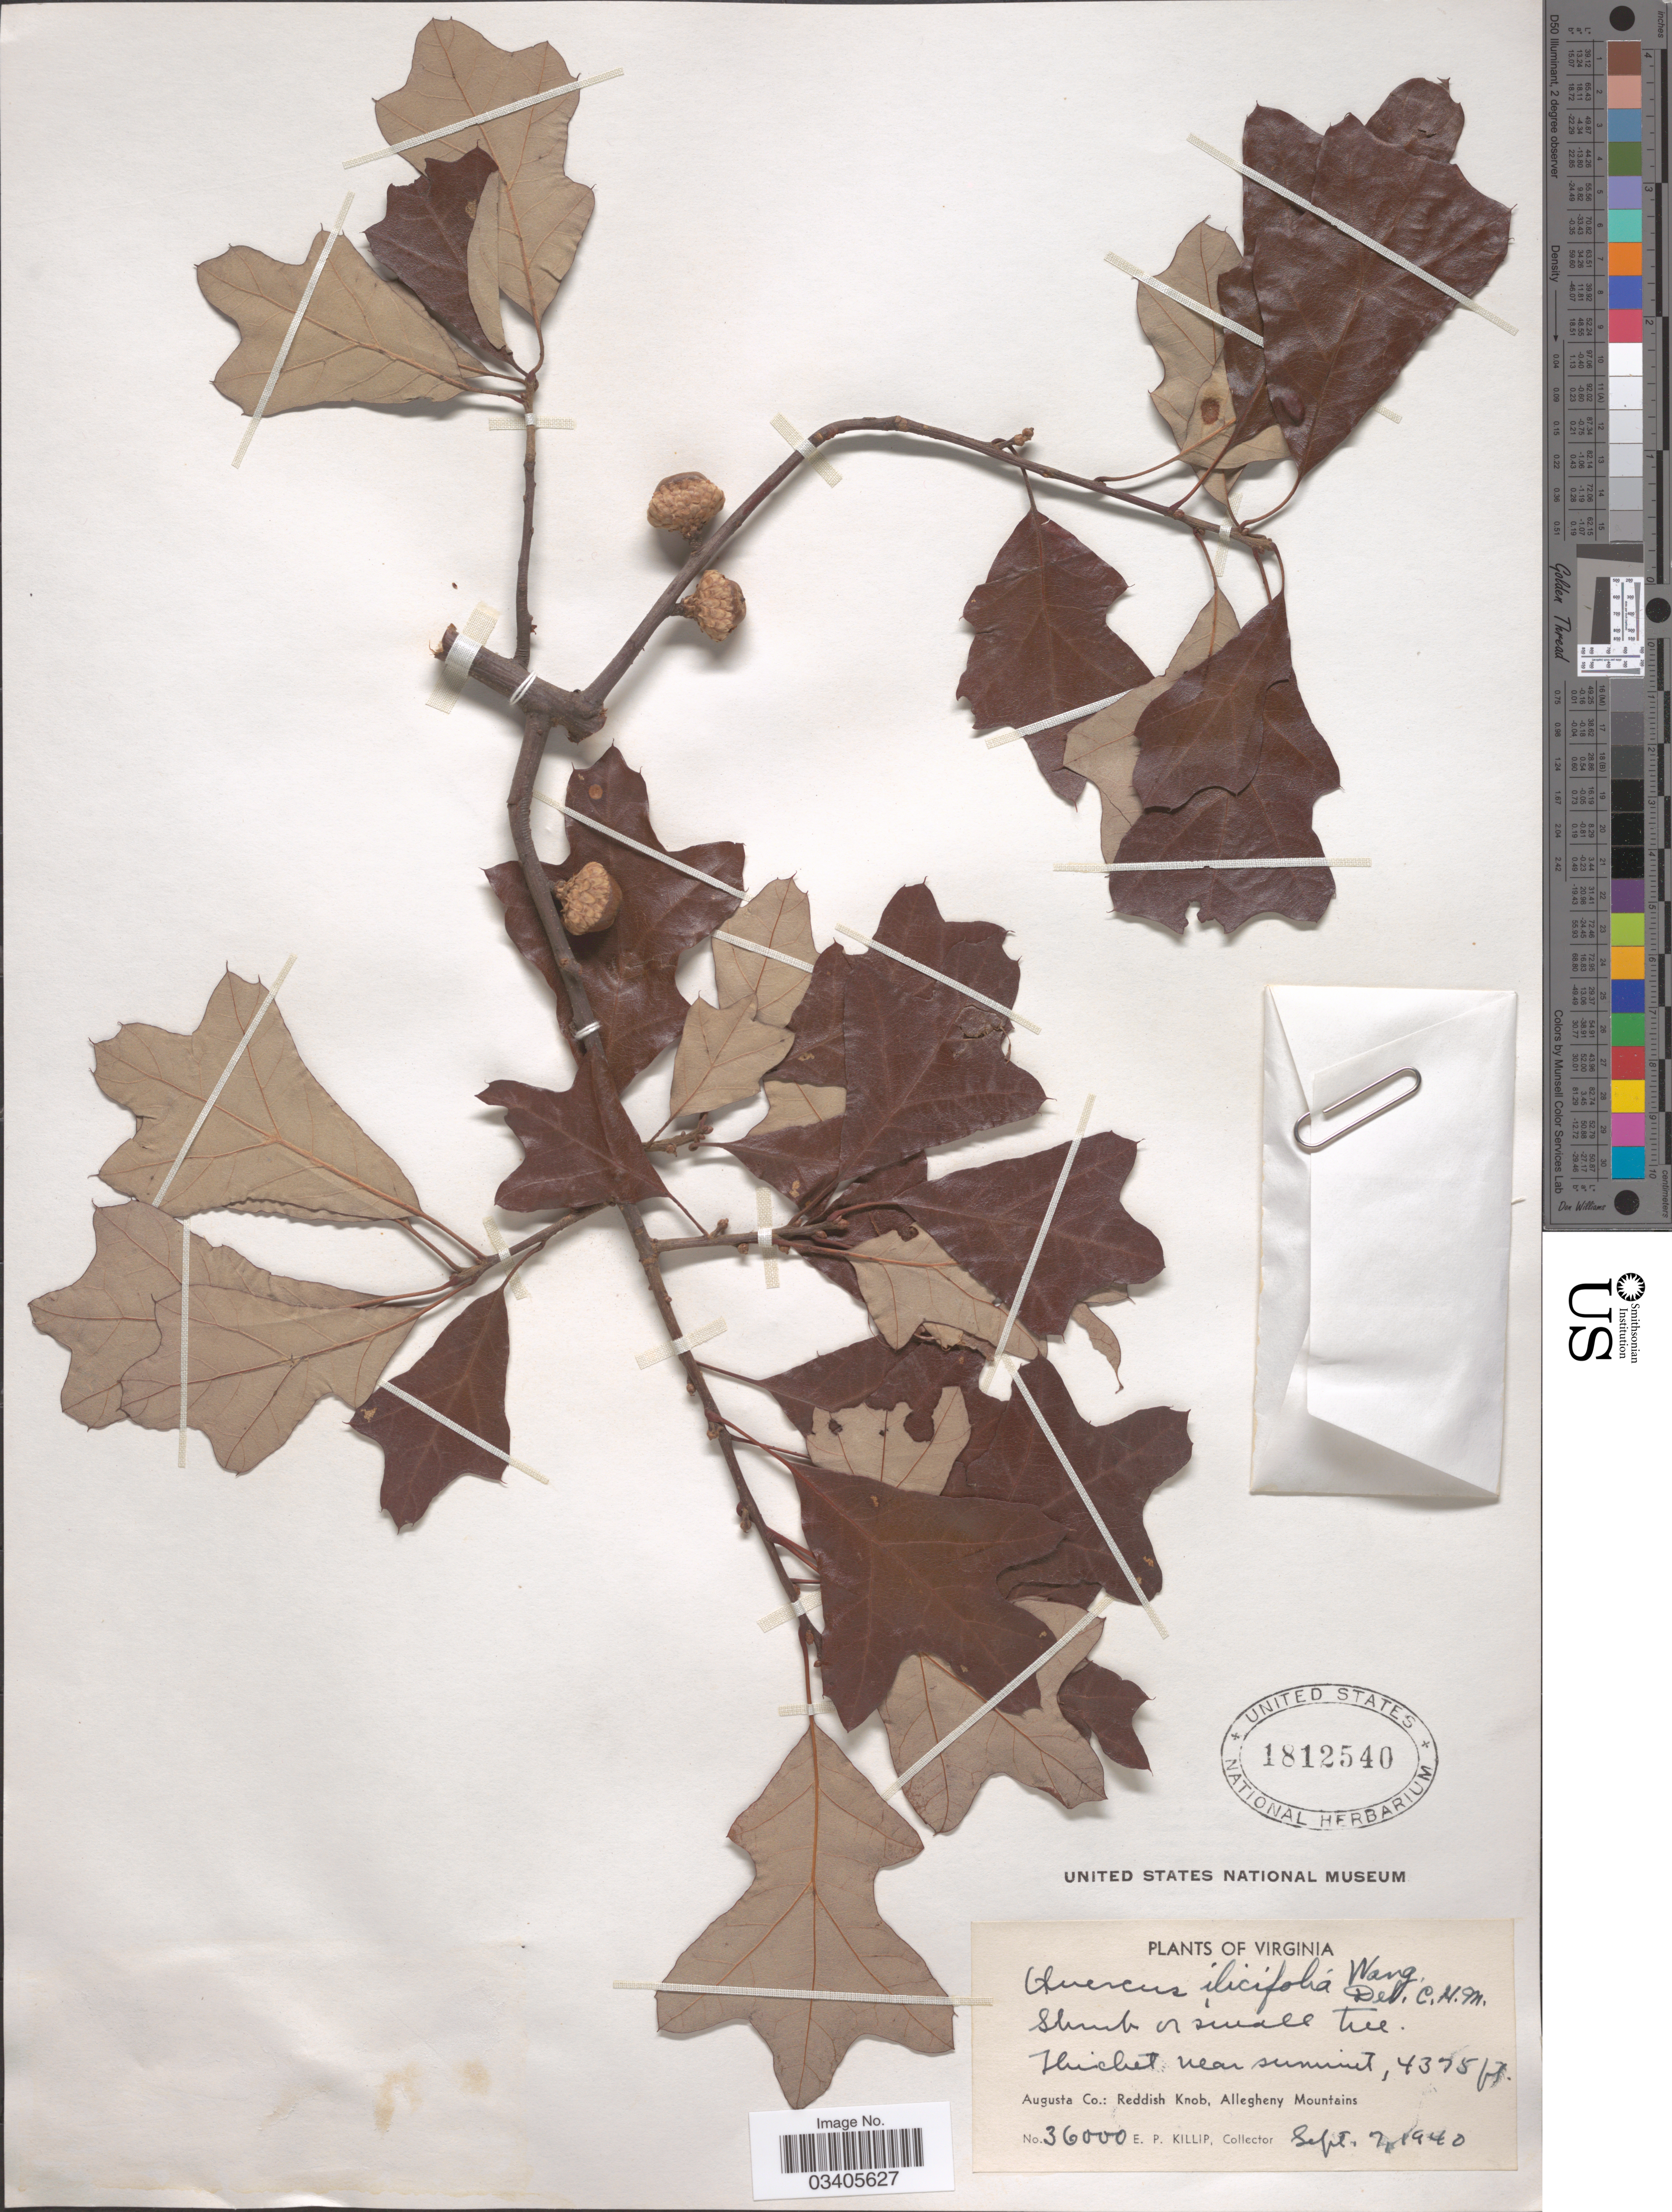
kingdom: Plantae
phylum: Tracheophyta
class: Magnoliopsida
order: Fagales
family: Fagaceae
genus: Quercus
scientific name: Quercus ilicifolia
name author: Wangenh.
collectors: E. P. Killip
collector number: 36000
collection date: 1940-09-07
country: United States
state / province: Virginia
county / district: Augusta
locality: Thicket near summit. Augusta Co.: Reddish Knob, Allegheny Mountains.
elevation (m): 1334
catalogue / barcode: US 1812540